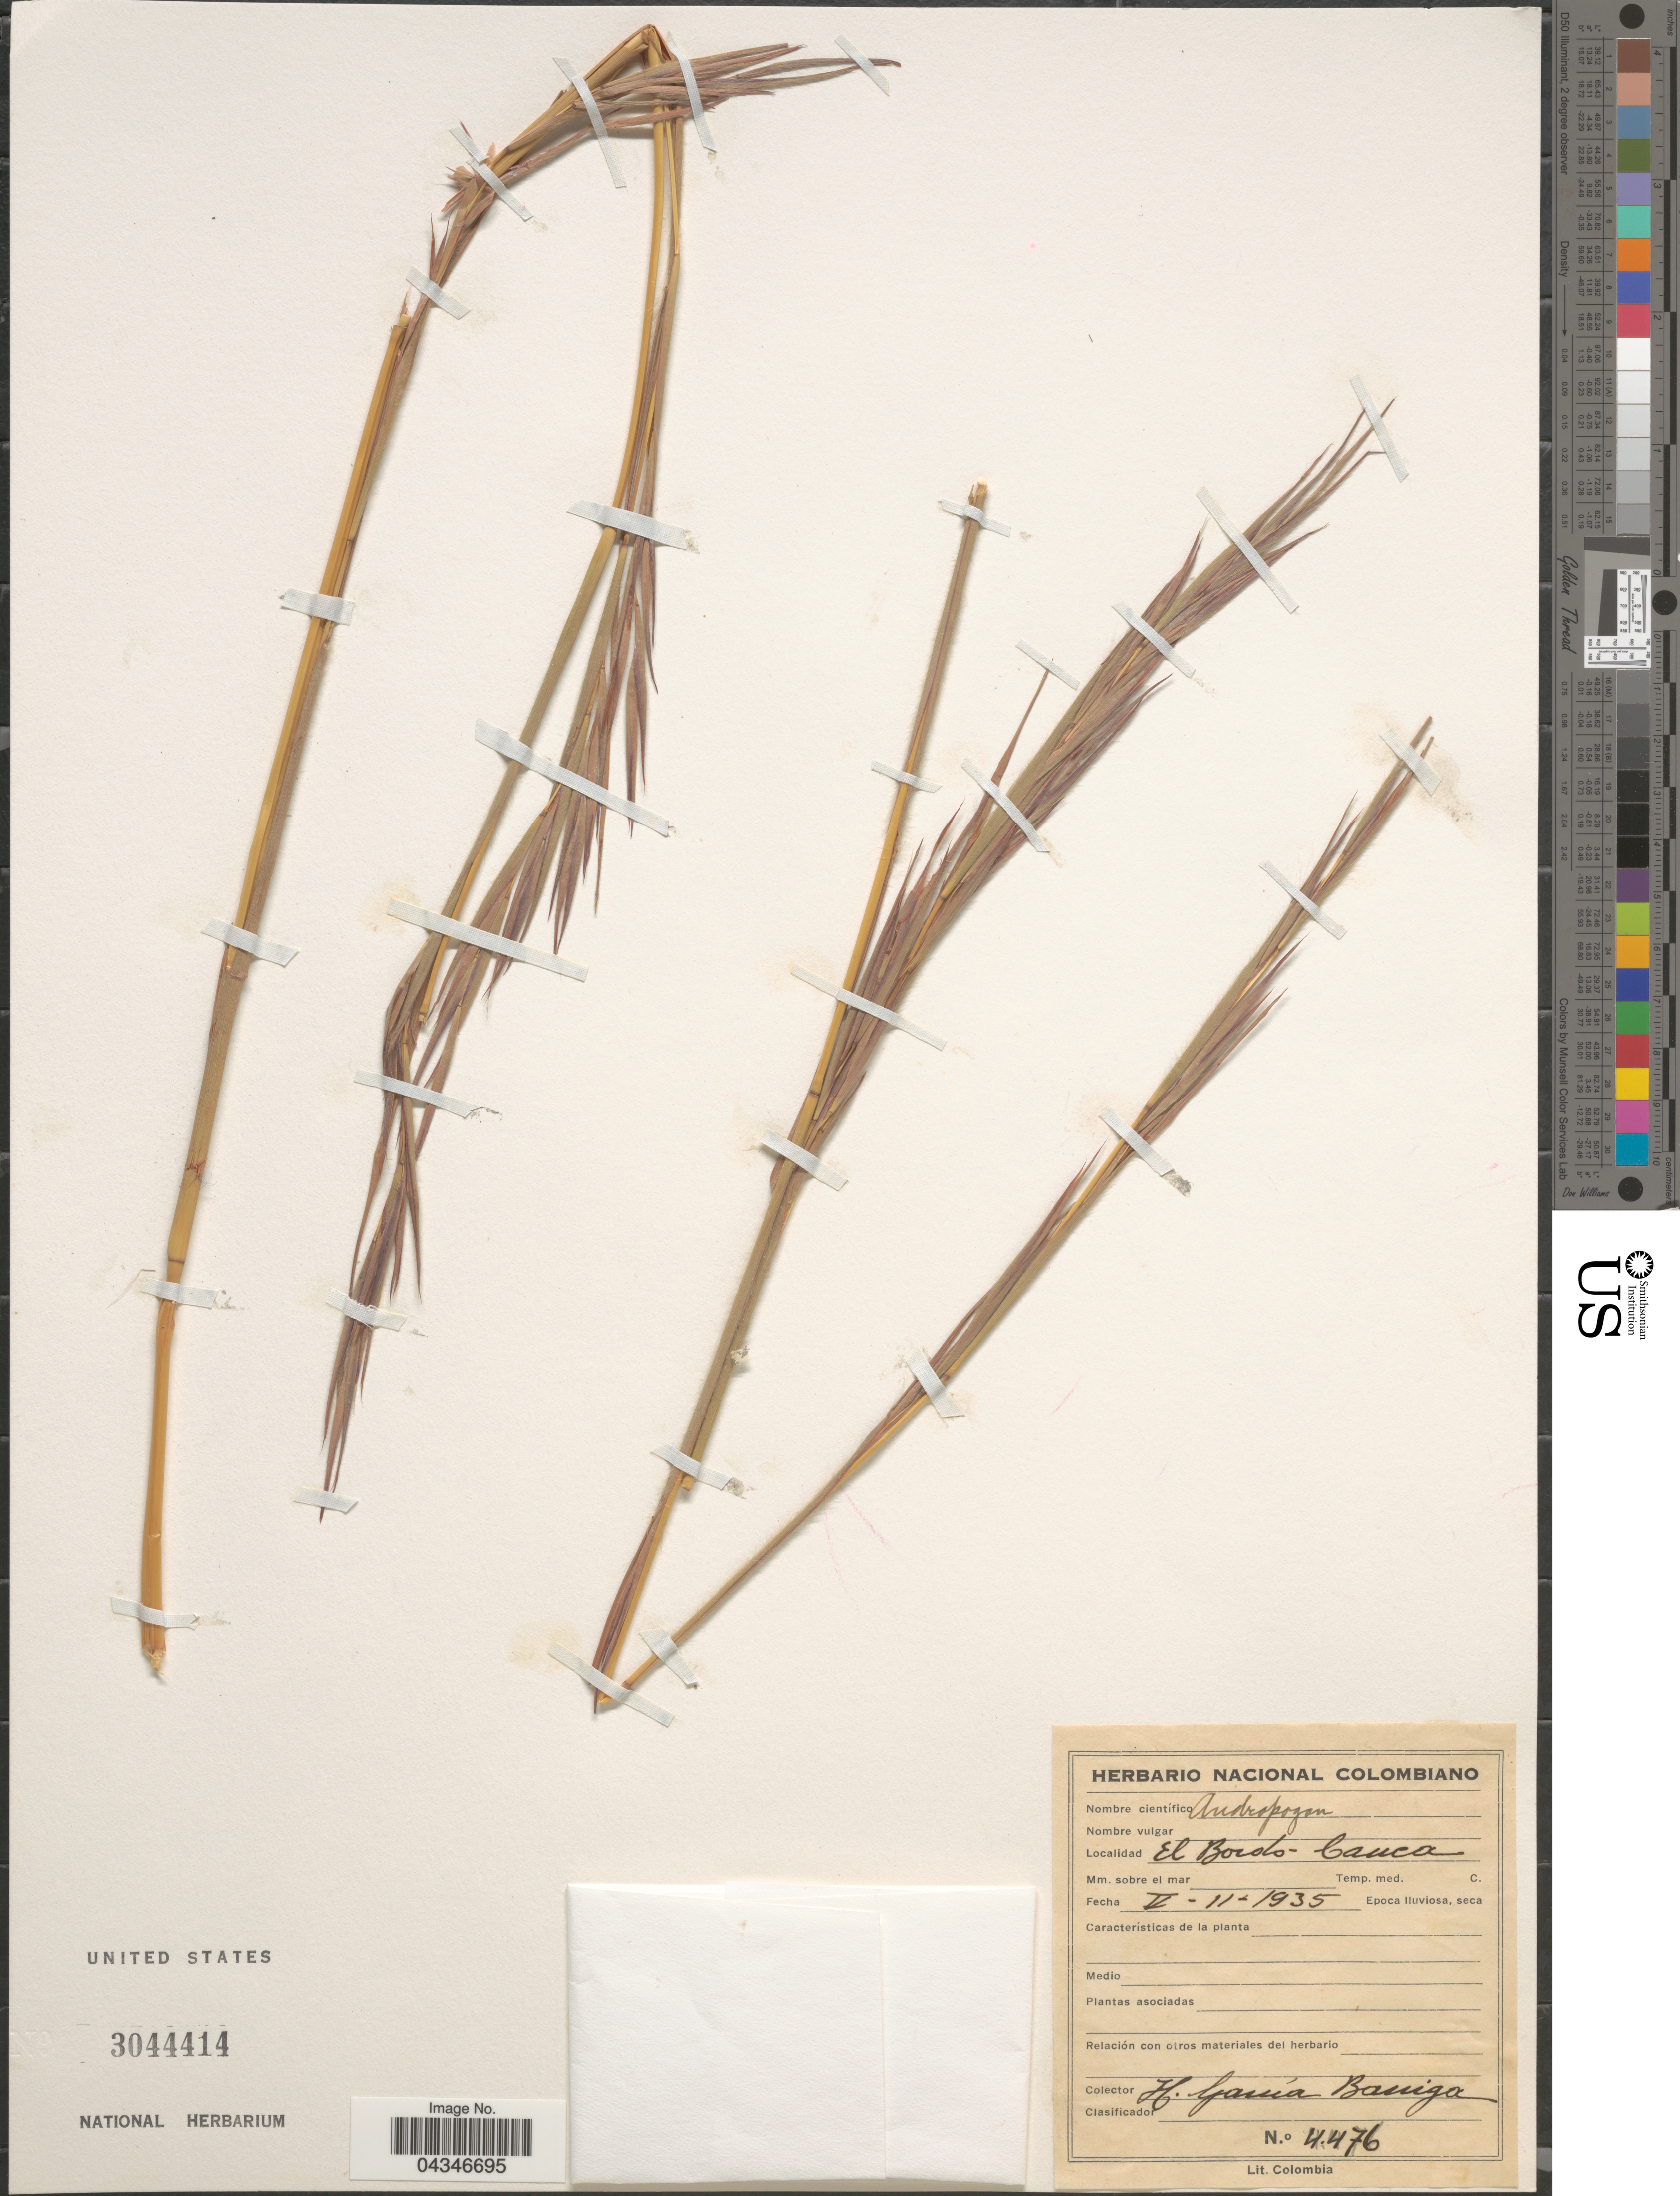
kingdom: Plantae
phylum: Tracheophyta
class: Liliopsida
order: Poales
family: Poaceae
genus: Andropogon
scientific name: Andropogon sp.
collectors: H. Gama B.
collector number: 4476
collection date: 1935-05-11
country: Colombia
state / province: Cauca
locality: El Bordo.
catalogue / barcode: US 3044414